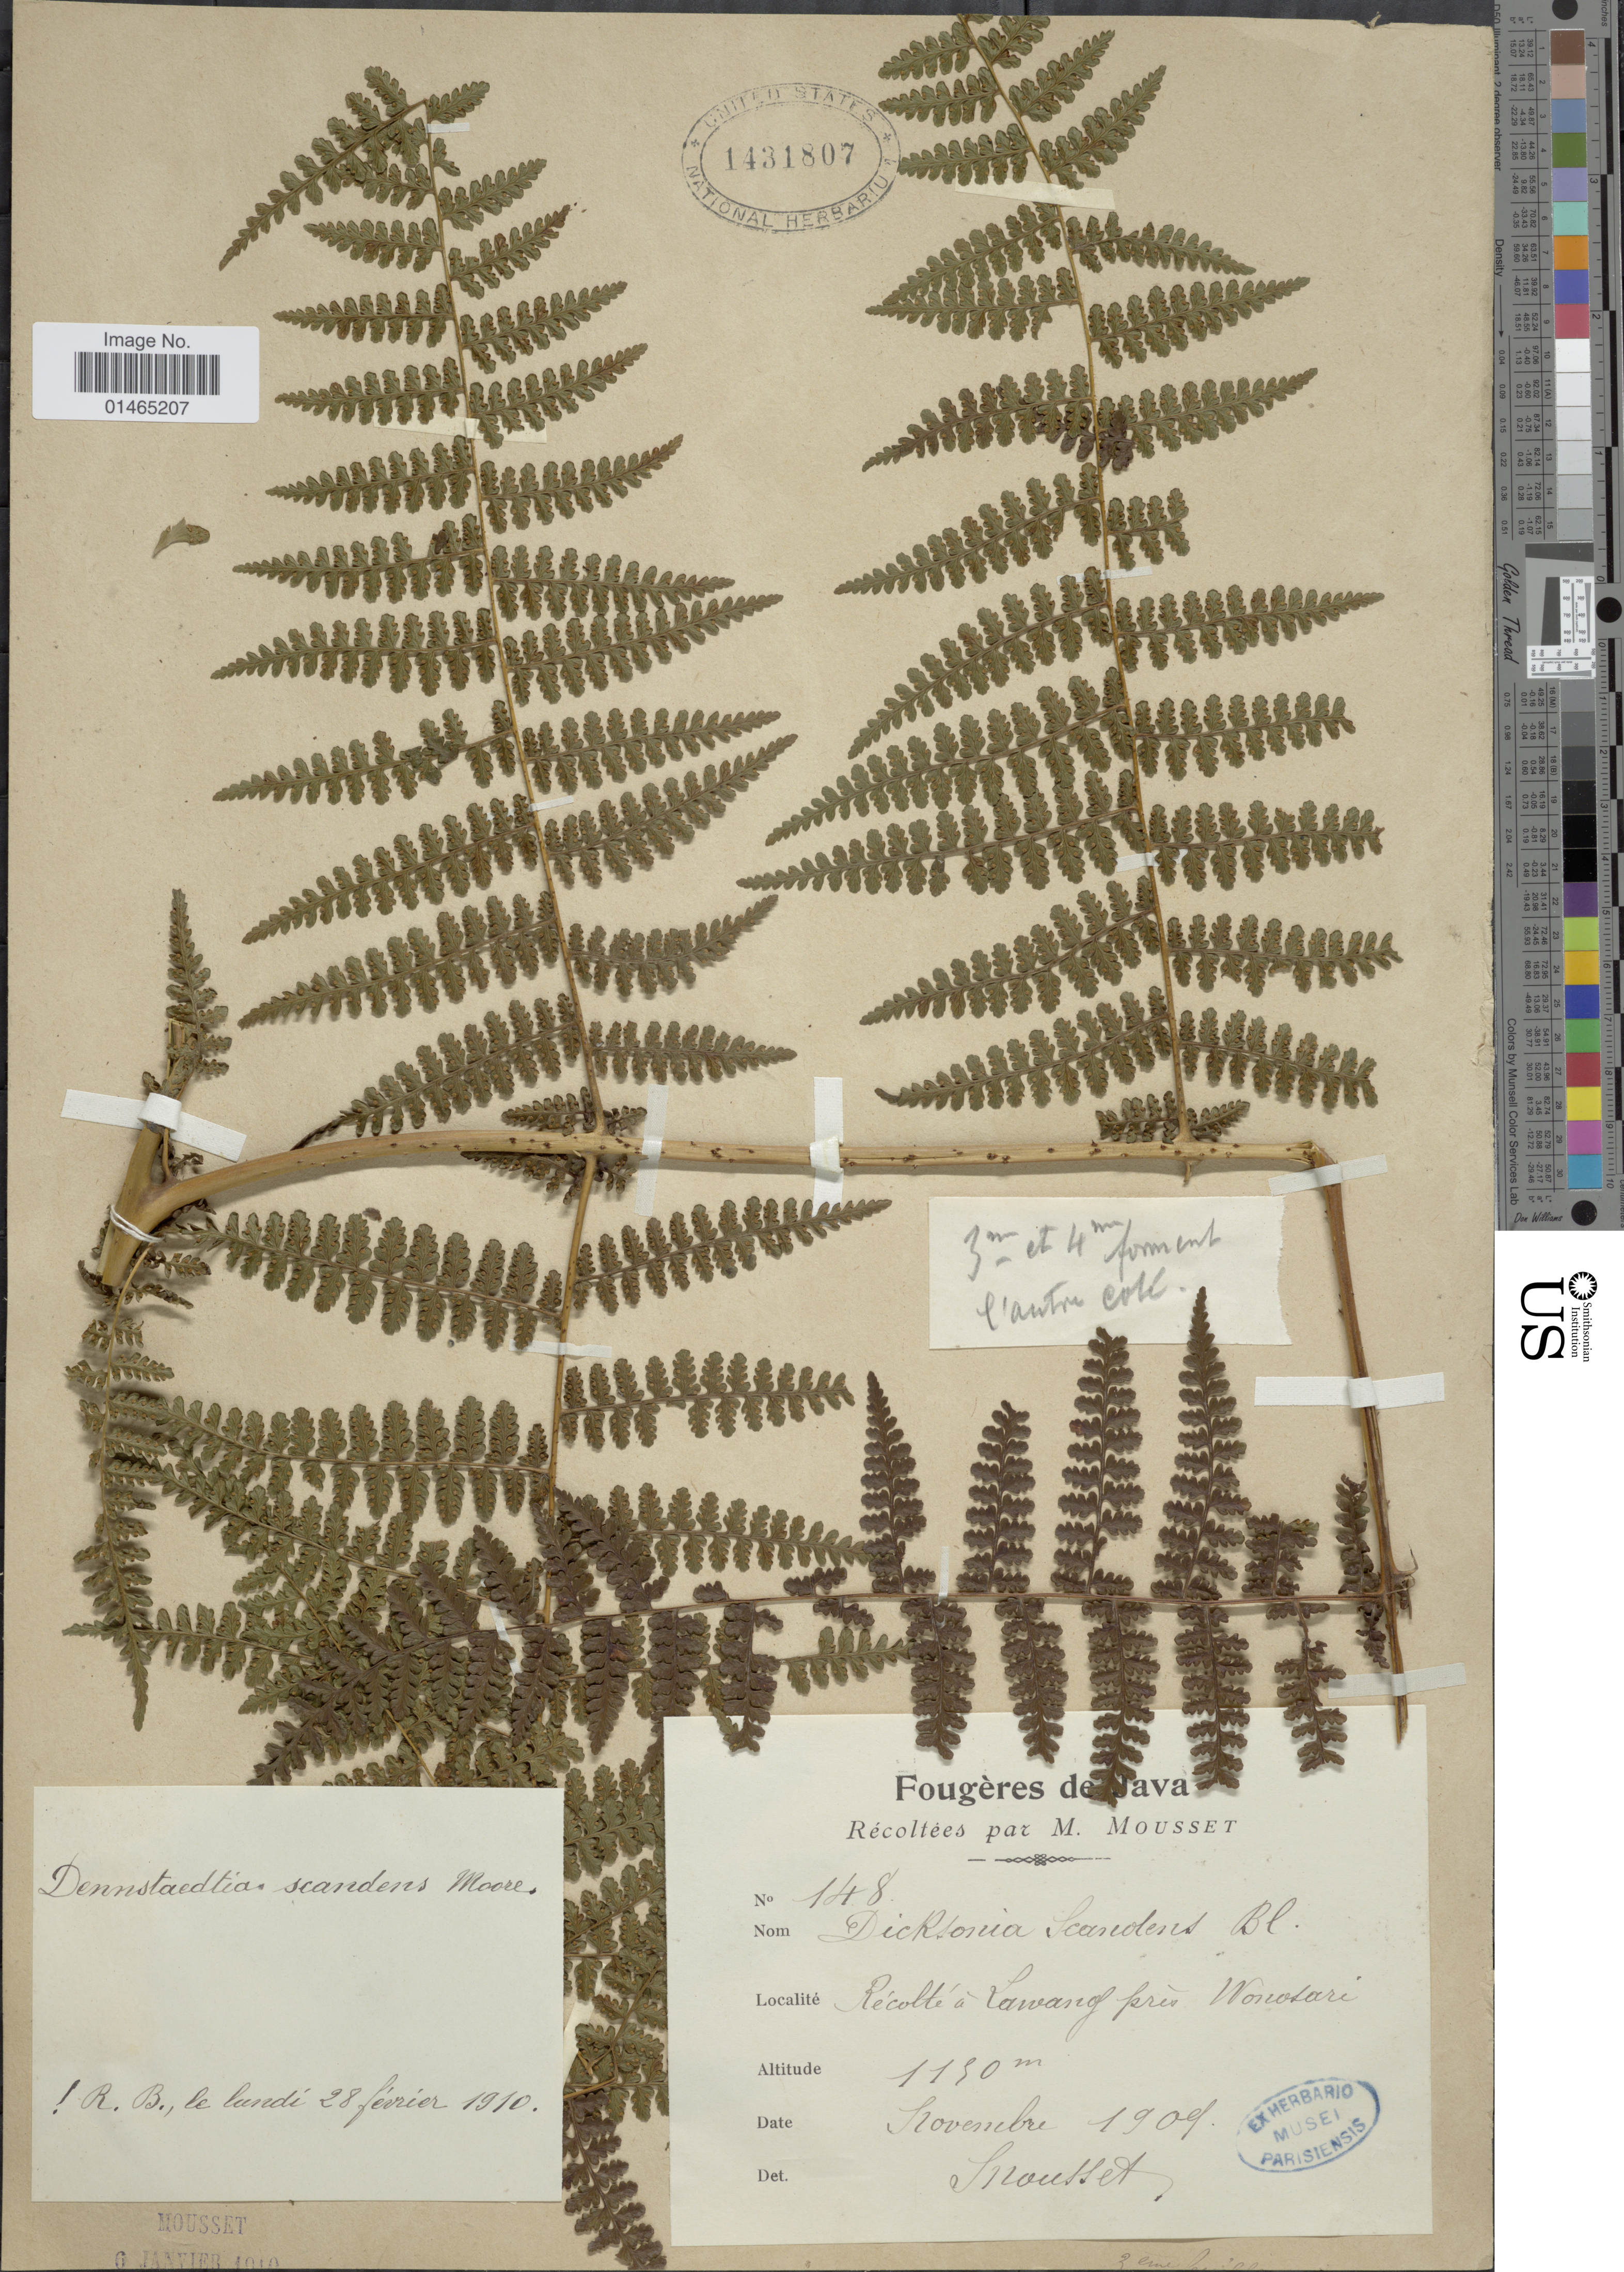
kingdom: Plantae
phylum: Tracheophyta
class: Polypodiopsida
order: Polypodiales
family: Dennstaedtiaceae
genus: Dennstaedtia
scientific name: Dennstaedtia scandens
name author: (Blume) S. Moore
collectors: Mousset, --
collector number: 148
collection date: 1909-11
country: Indonesia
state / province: Java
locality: Récolté á Lawang près Wonosari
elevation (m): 1150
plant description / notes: Corrected "Wonotari" to Wonosari.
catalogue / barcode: US 1431807